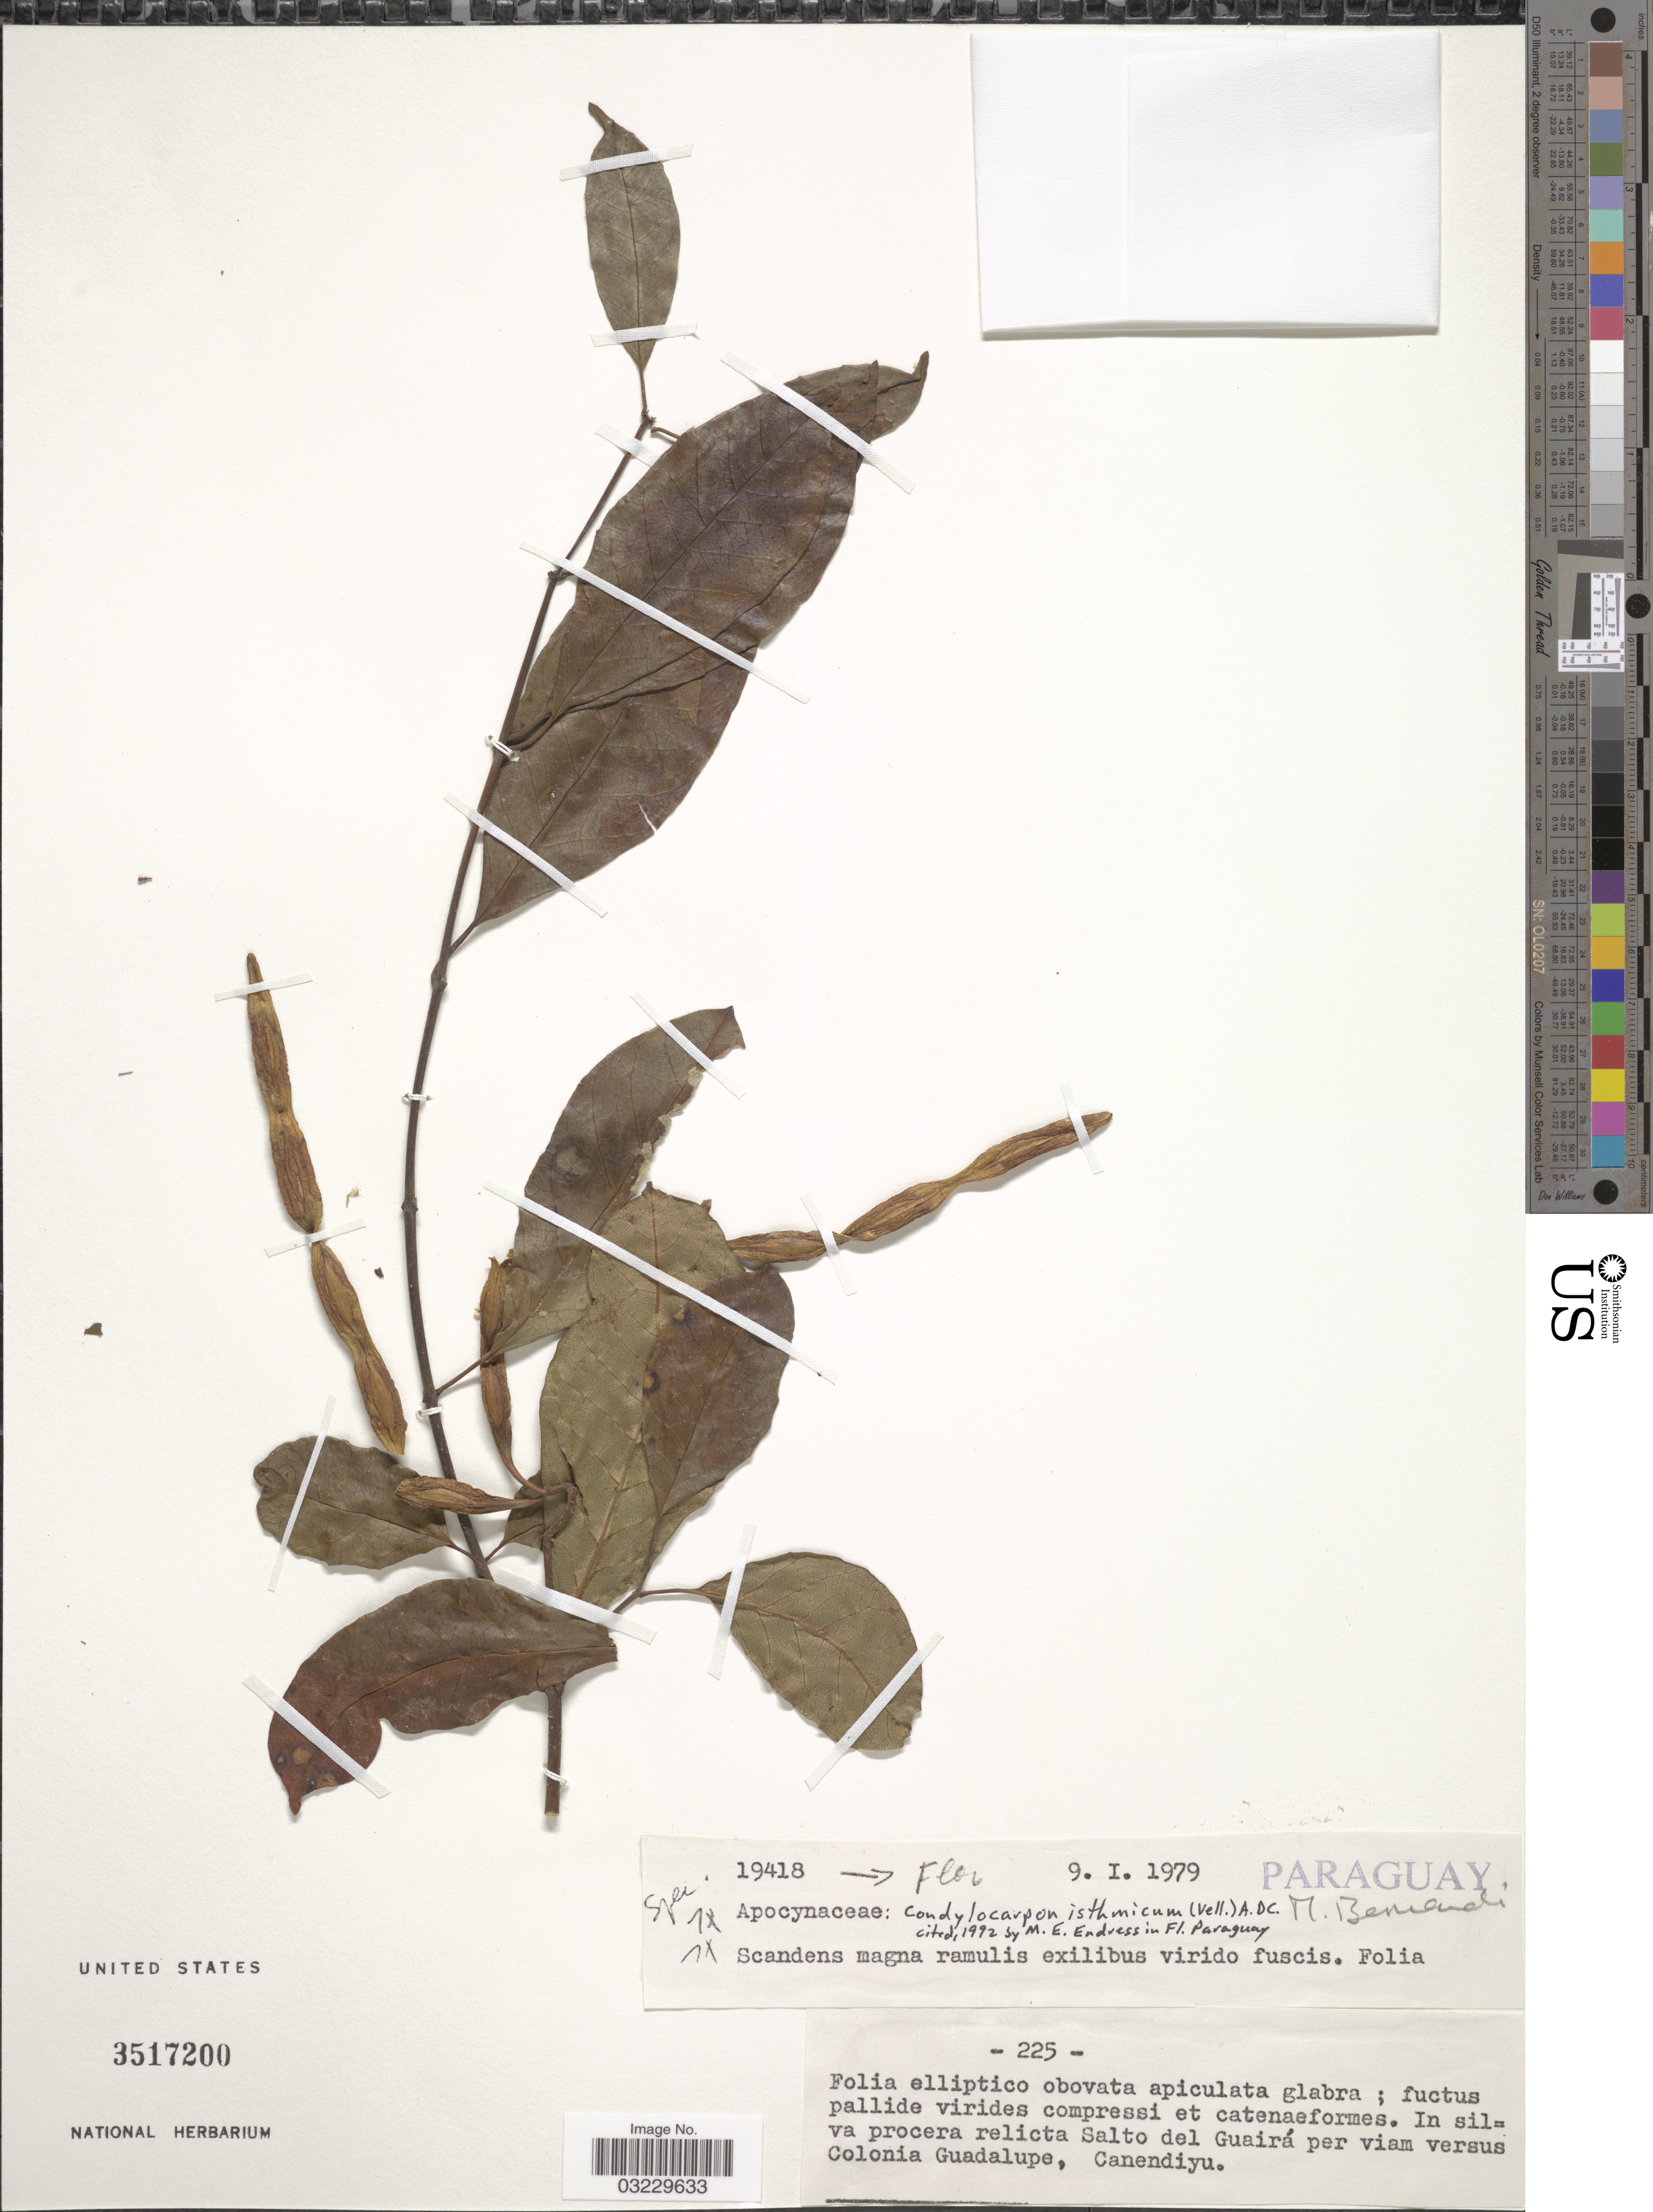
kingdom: Plantae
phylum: Tracheophyta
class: Magnoliopsida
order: Gentianales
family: Apocynaceae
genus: Condylocarpon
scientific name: Condylocarpon isthmicum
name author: (Vell.) Mart.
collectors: M. Bernardi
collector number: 19418/225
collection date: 1979-01-09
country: Paraguay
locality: In silva procera relicta Salto del Guairá per viam versus Colonia Guadalupe, Canendiyu.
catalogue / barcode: US 3517200